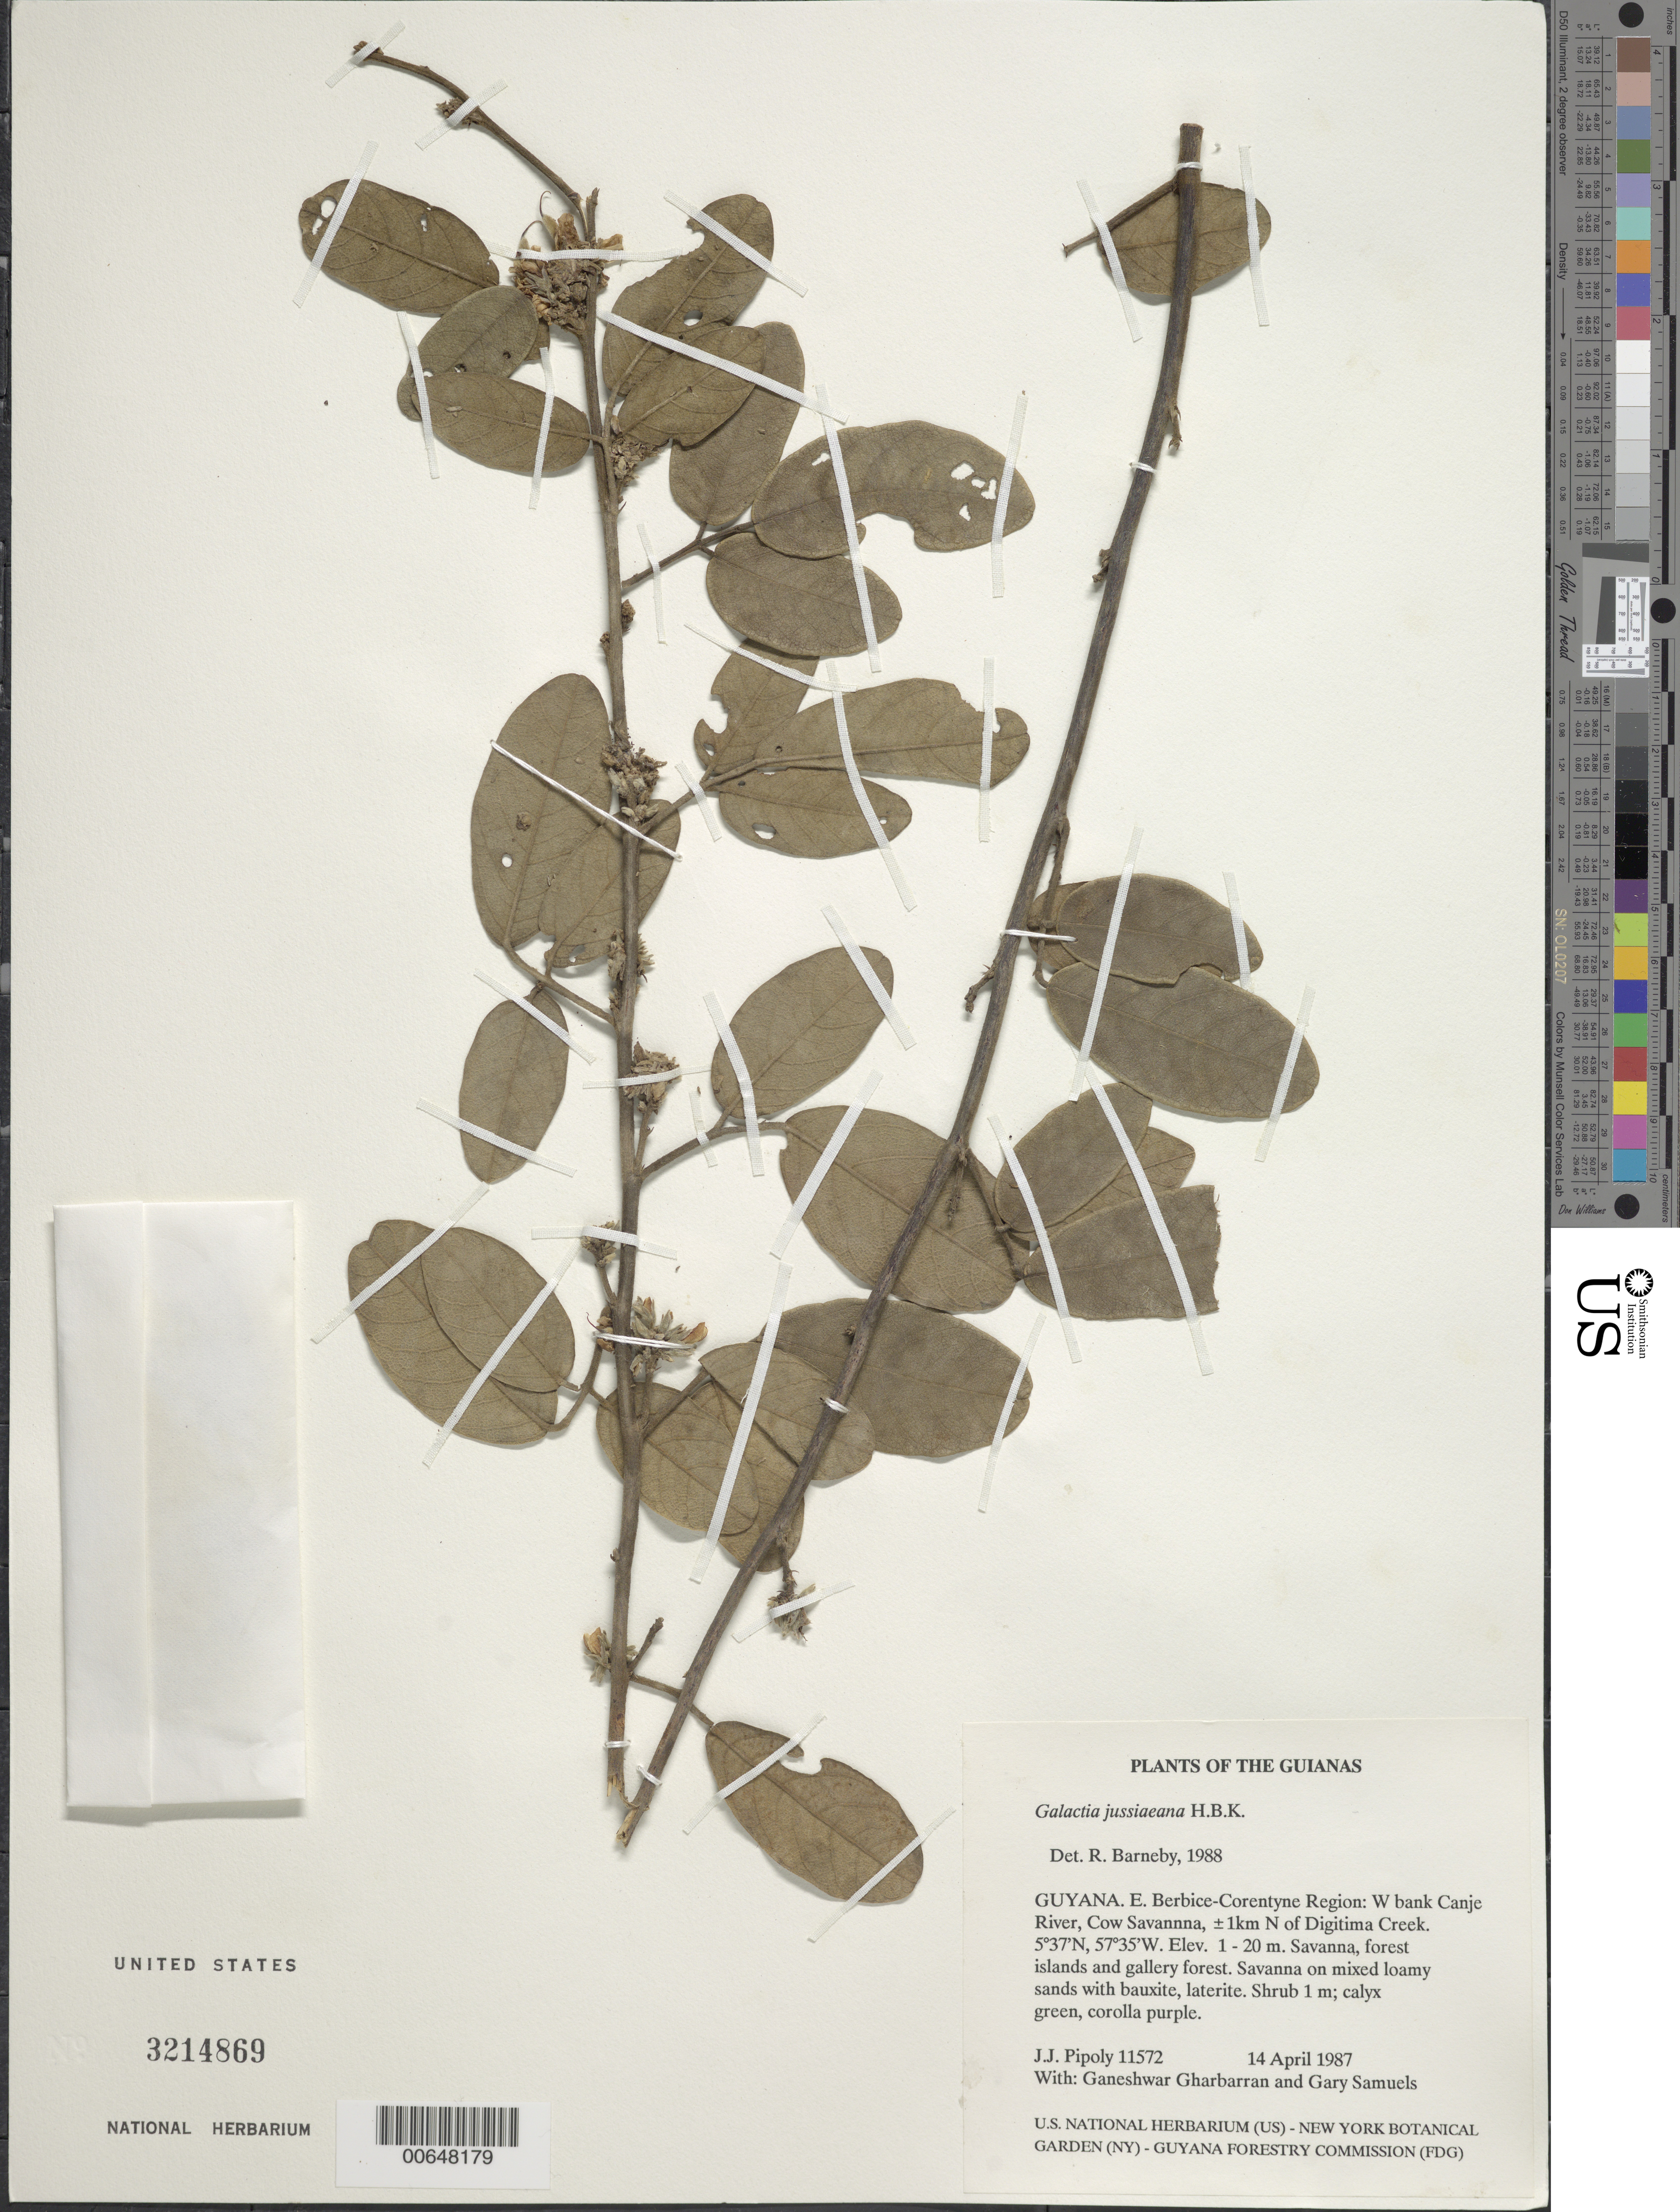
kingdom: Plantae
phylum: Tracheophyta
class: Magnoliopsida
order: Fabales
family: Fabaceae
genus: Galactia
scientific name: Galactia jussiaeana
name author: Kunth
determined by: Barneby, Rupert C., (NY)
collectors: J. J. Pipoly, G. Gharbarran & G. Samuels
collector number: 11572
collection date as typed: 14 April 1987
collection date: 1987-04-14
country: Guyana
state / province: E. Berbice-Corentyne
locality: W bank Canje River, Cow Savanna, ±1km N of Digitima Creek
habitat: Savanna, forest islands and gallery forest. Savanna on mixed loamy sands with bauxite, laterite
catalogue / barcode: US 3214869